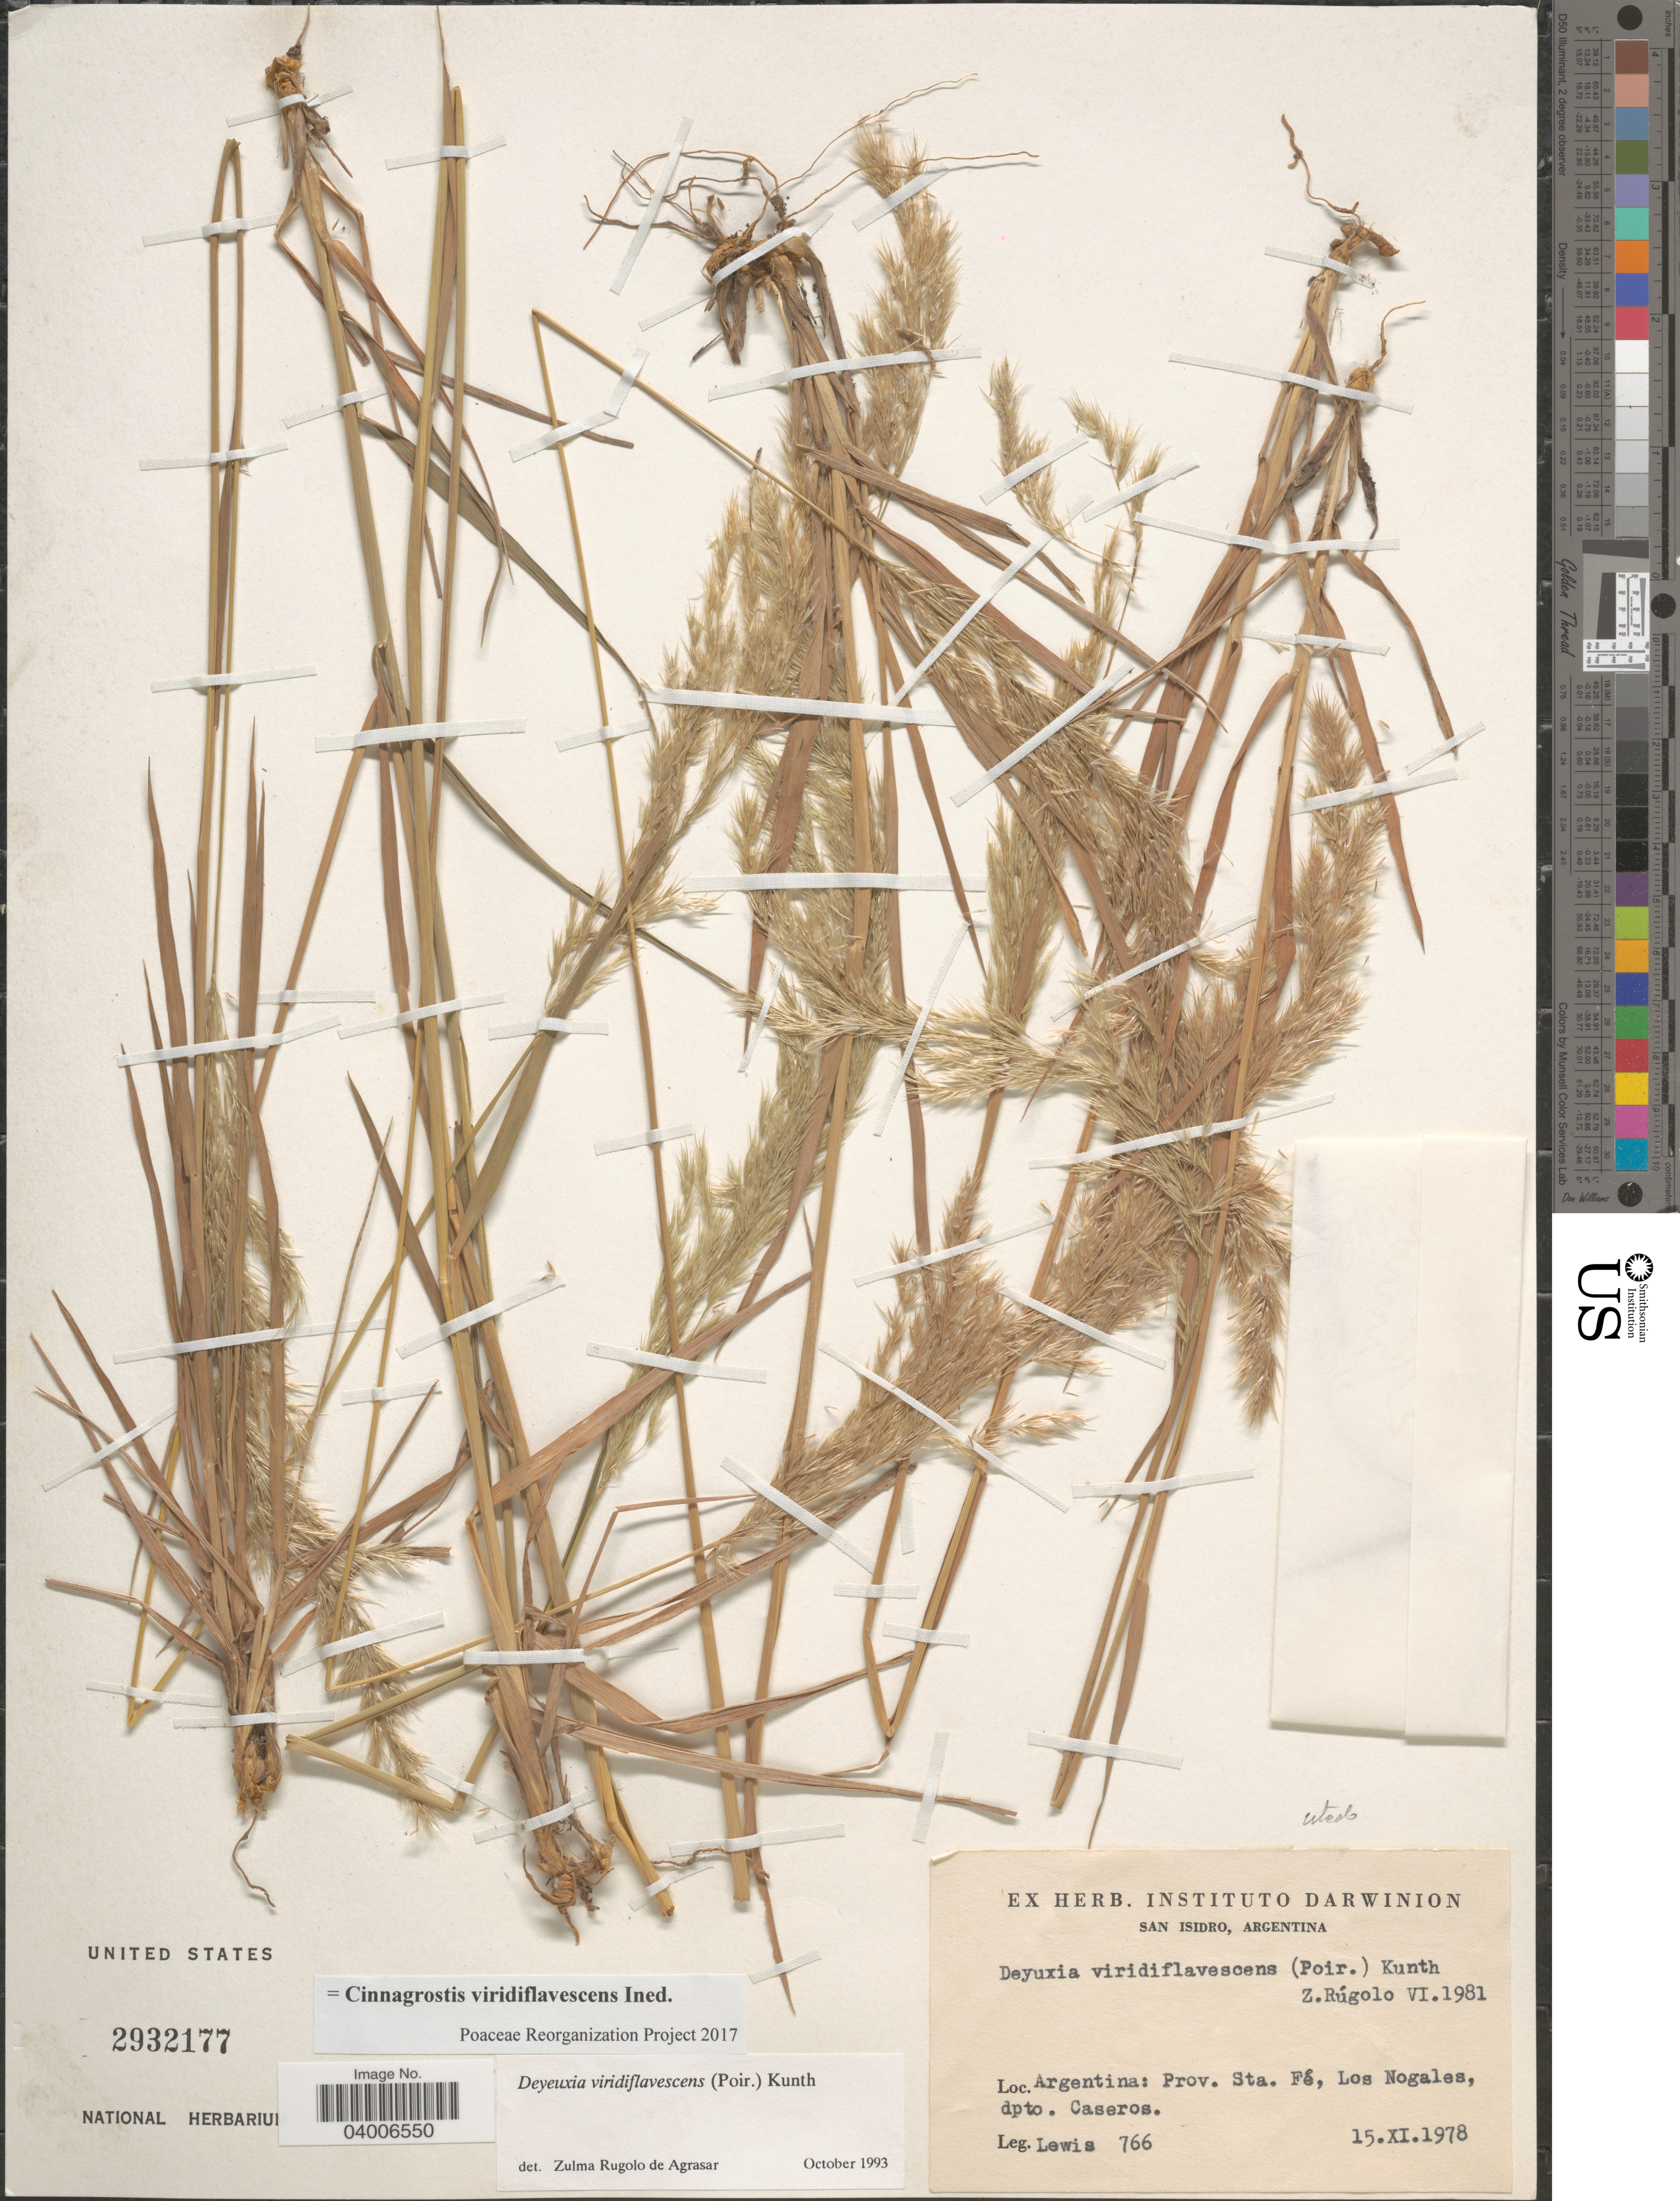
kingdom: Plantae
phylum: Tracheophyta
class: Liliopsida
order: Poales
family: Poaceae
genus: Cinnagrostis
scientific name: Cinnagrostis viridiflavescens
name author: (Poir.) P.M. Peterson et al.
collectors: -- Lewis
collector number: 766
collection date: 1978-11-15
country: Argentina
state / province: Santa Fe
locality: Los Nogales, Dpto. Caseros.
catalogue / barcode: US 2932177